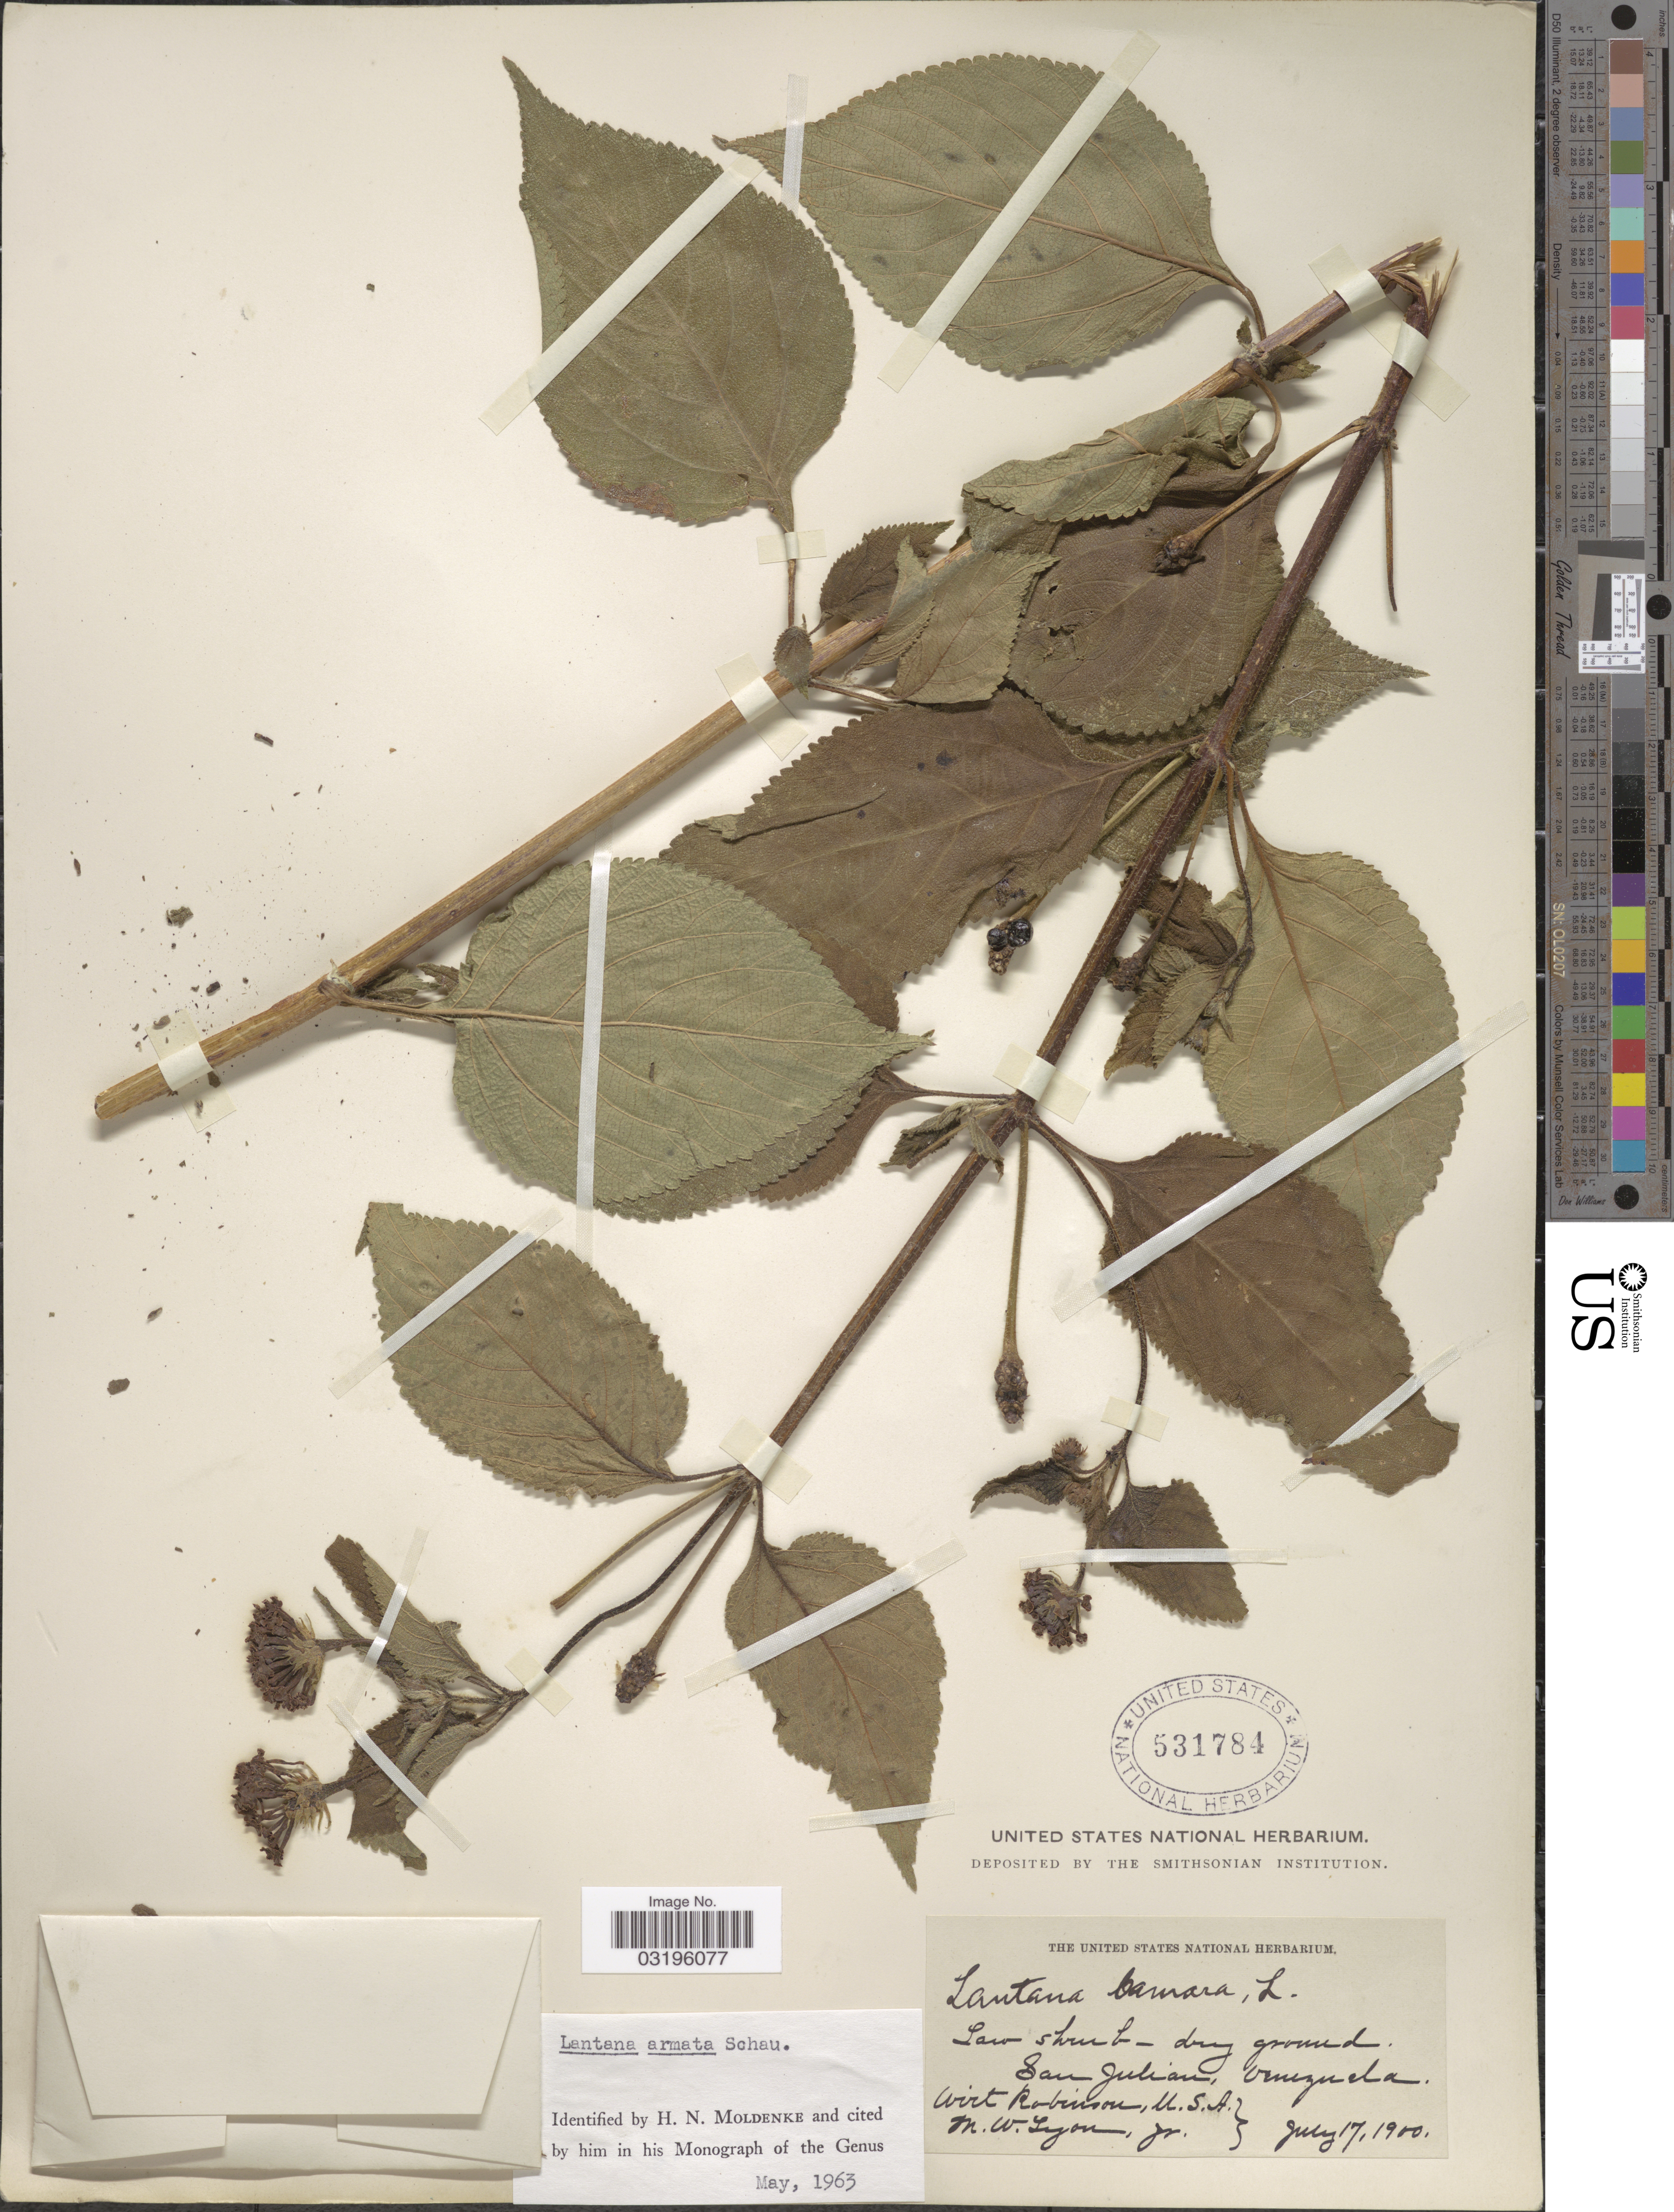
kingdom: Plantae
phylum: Tracheophyta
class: Magnoliopsida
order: Lamiales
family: Verbenaceae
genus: Lantana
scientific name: Lantana x armata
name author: Schauer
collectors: W. Robinson & M. W. Lyon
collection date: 1950-07-17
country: Venezuela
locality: San Julian.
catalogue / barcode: US 531784